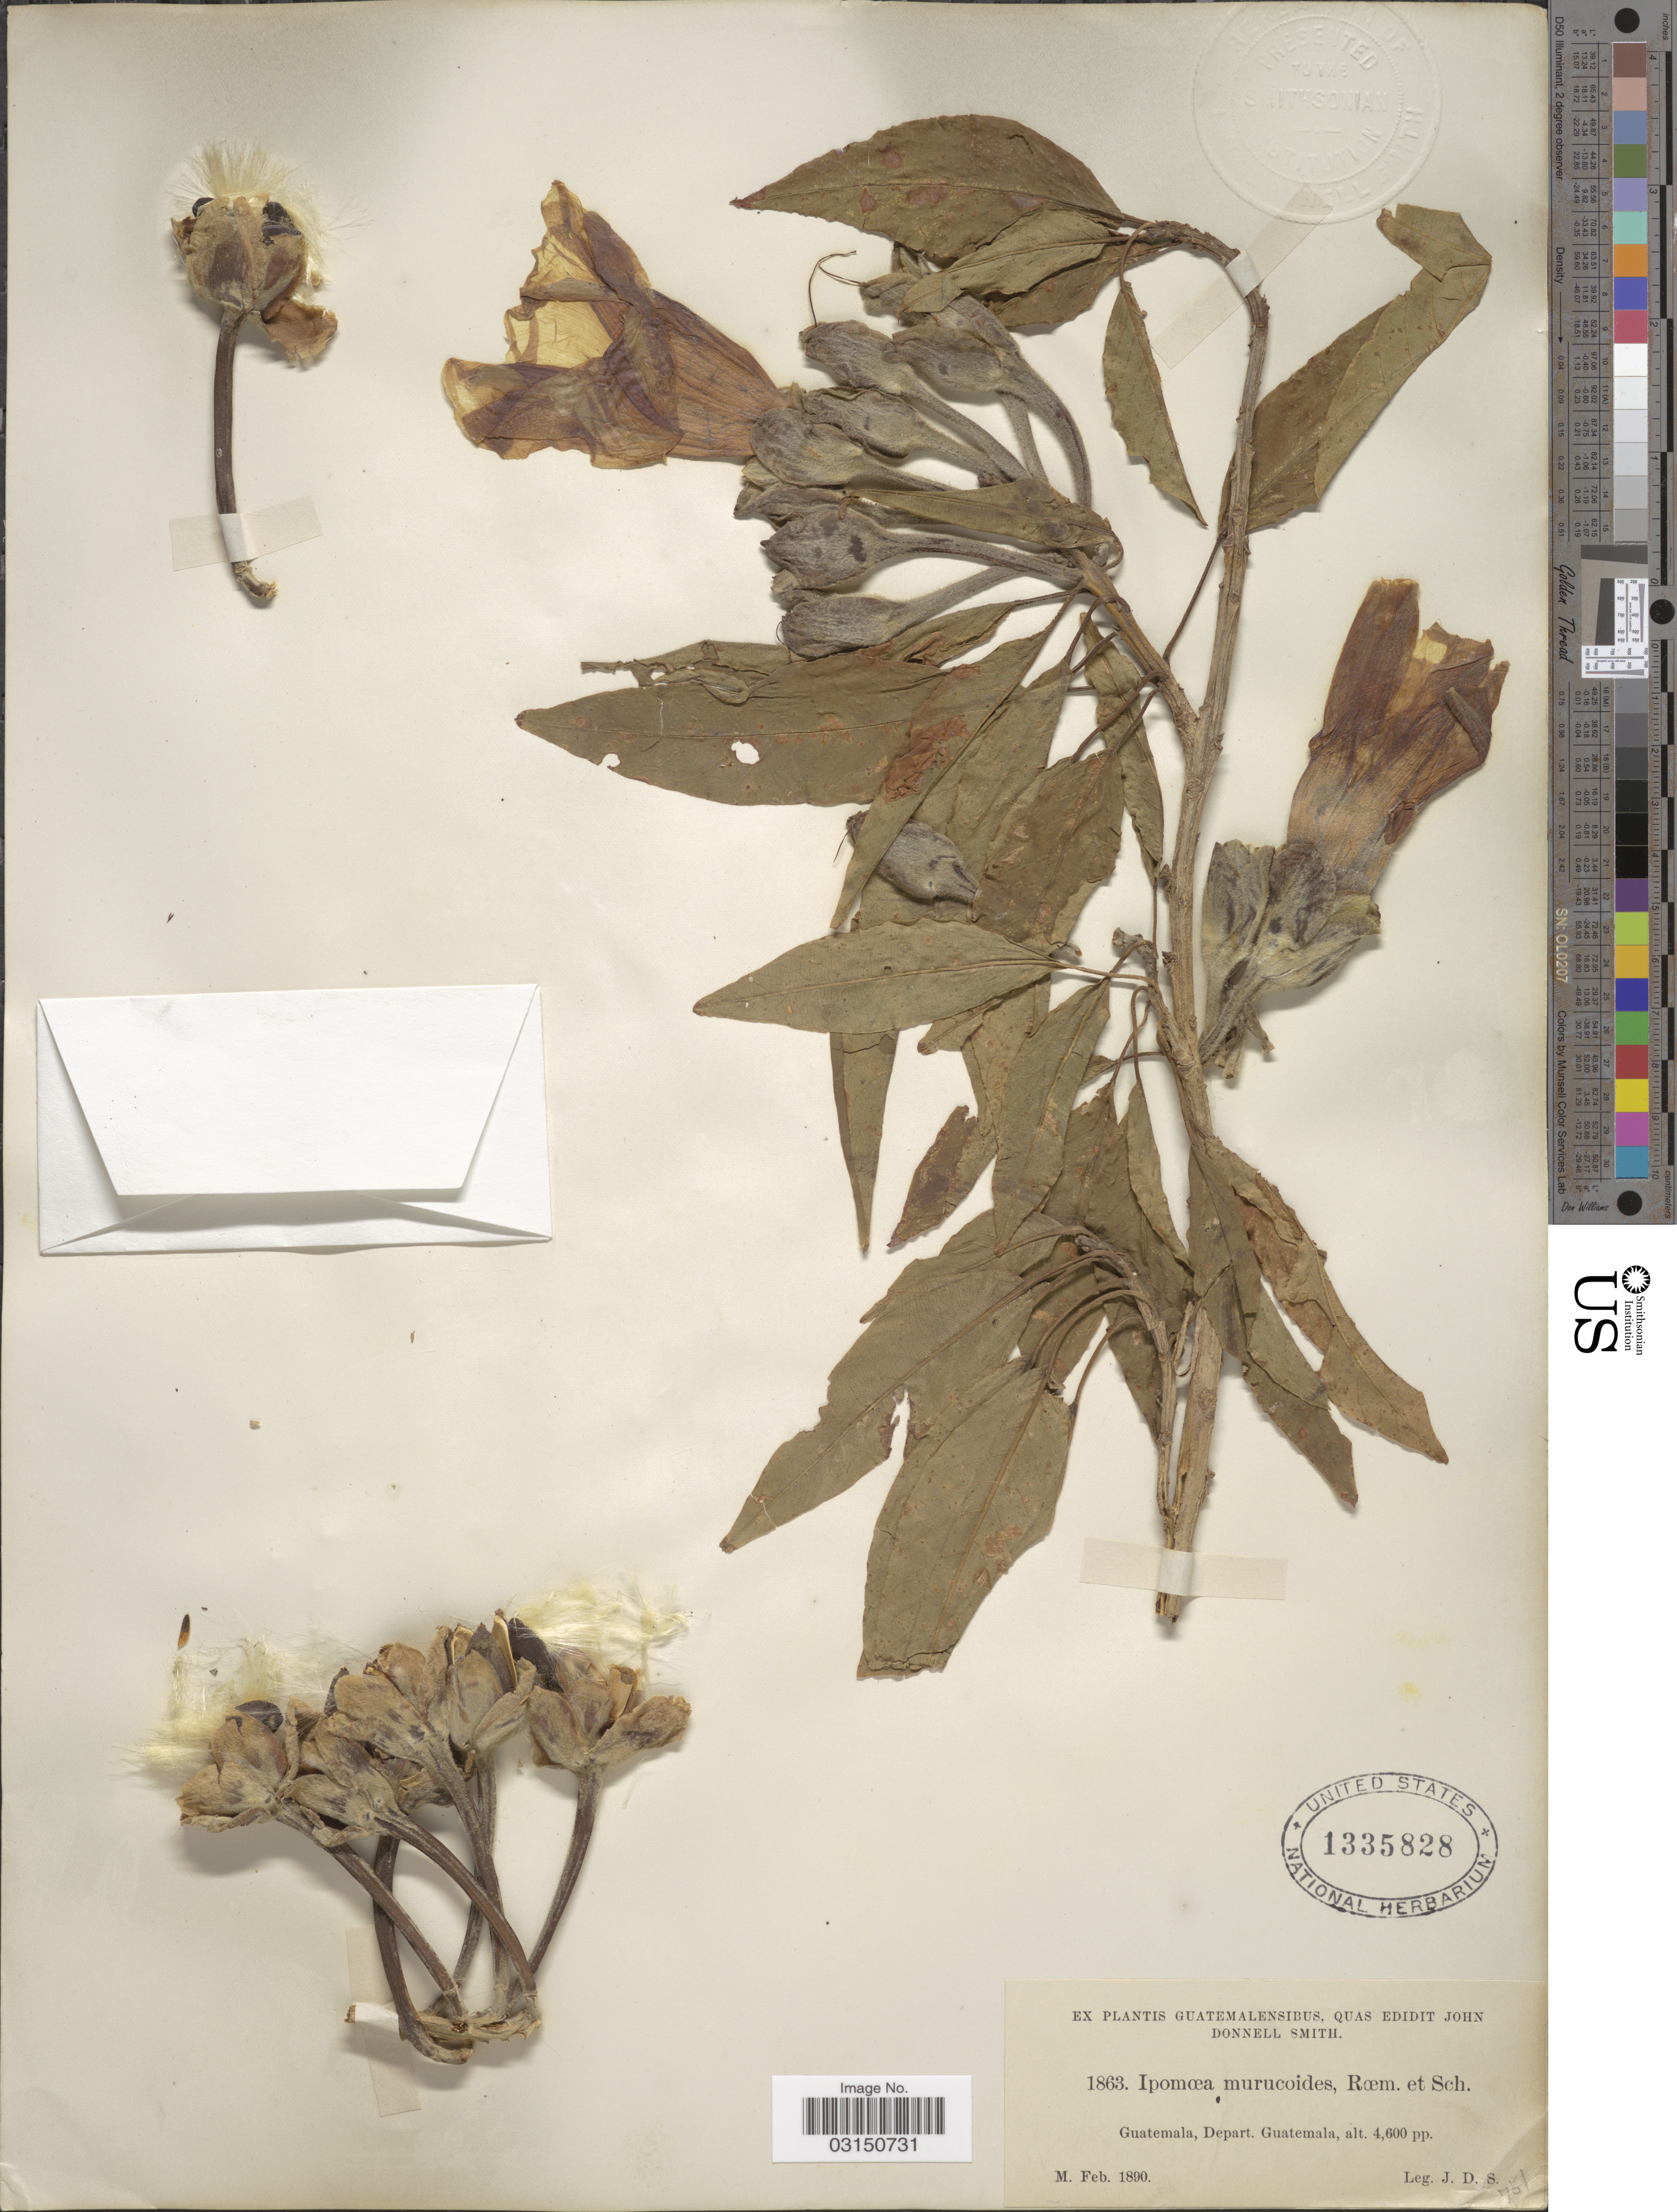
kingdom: Plantae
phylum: Tracheophyta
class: Magnoliopsida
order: Solanales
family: Convolvulaceae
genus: Ipomoea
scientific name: Ipomoea murucoides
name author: Roem. & Schult.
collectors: J. Donnell Smith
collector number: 1863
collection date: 1890-02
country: Guatemala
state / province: Guatemala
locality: Guatemala, Depart. Guatemala.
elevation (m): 1402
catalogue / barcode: US 1335828